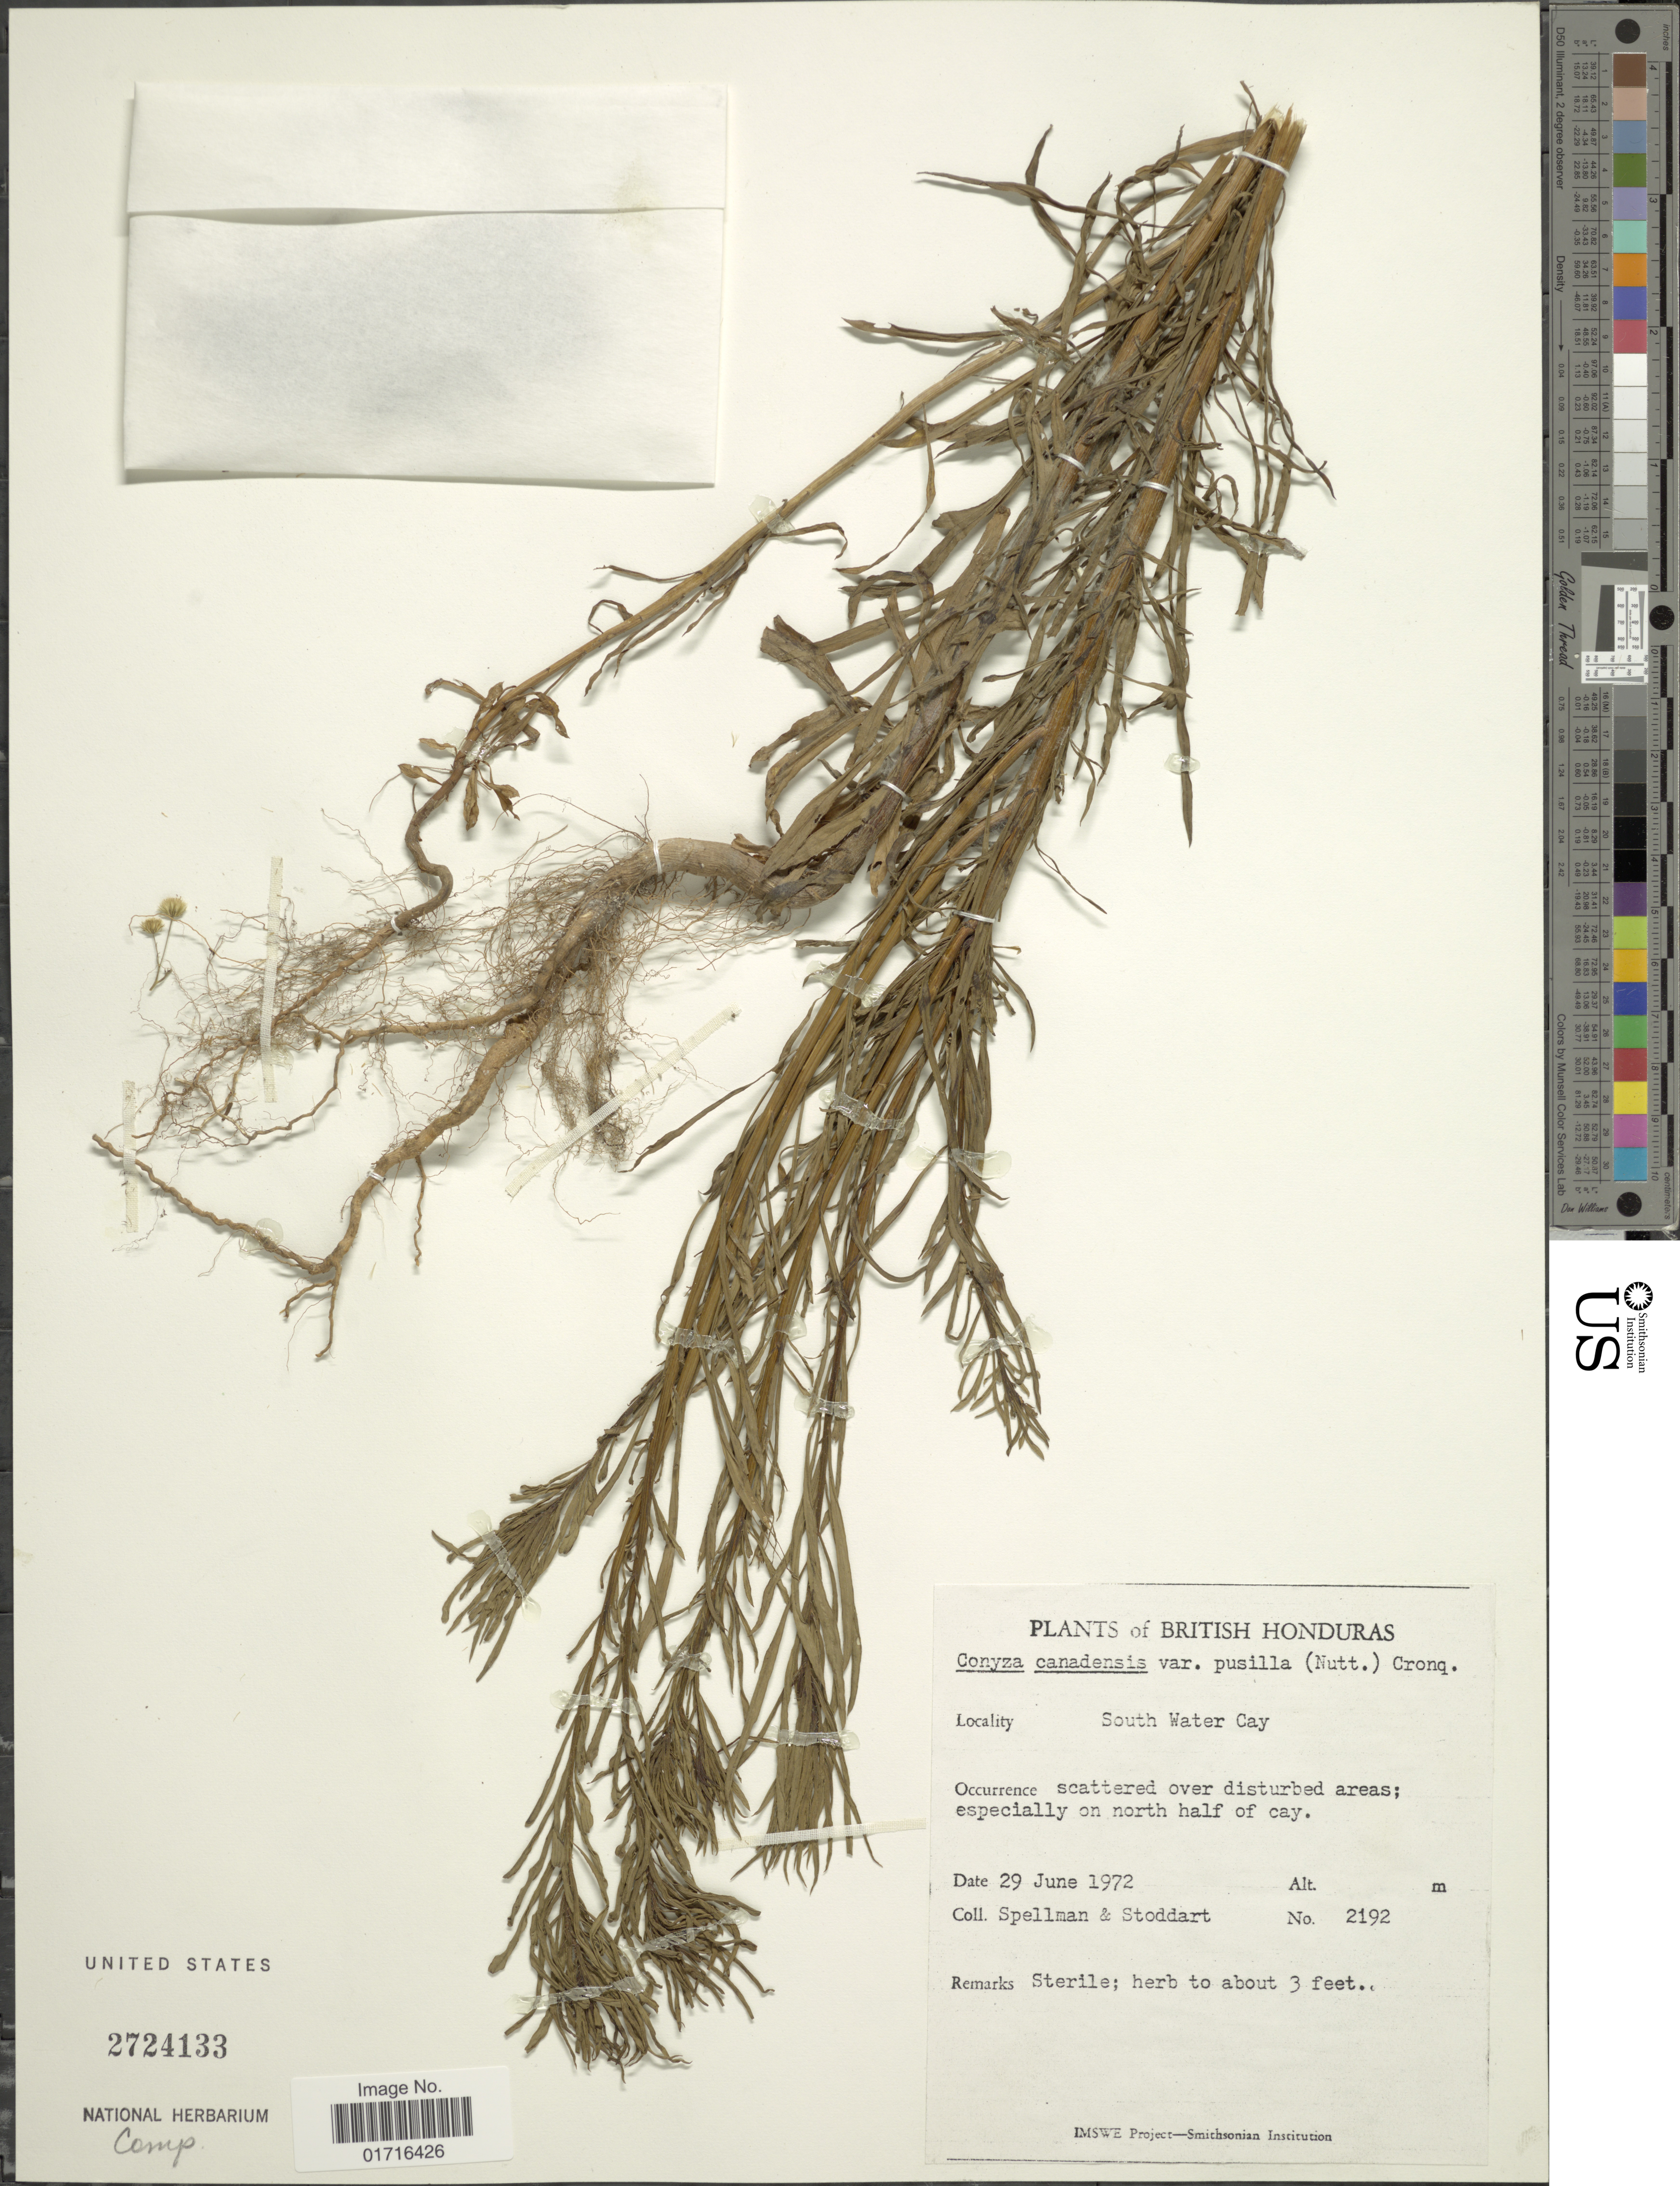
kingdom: Plantae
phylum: Tracheophyta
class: Magnoliopsida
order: Asterales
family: Asteraceae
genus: Conyza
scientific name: Conyza canadensis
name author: (L.) Cronq.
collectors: Spellman, -- & -. Stoddart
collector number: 2192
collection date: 1972-06-29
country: Belize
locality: British Honduras, South Water Cay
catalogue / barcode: US 2724133